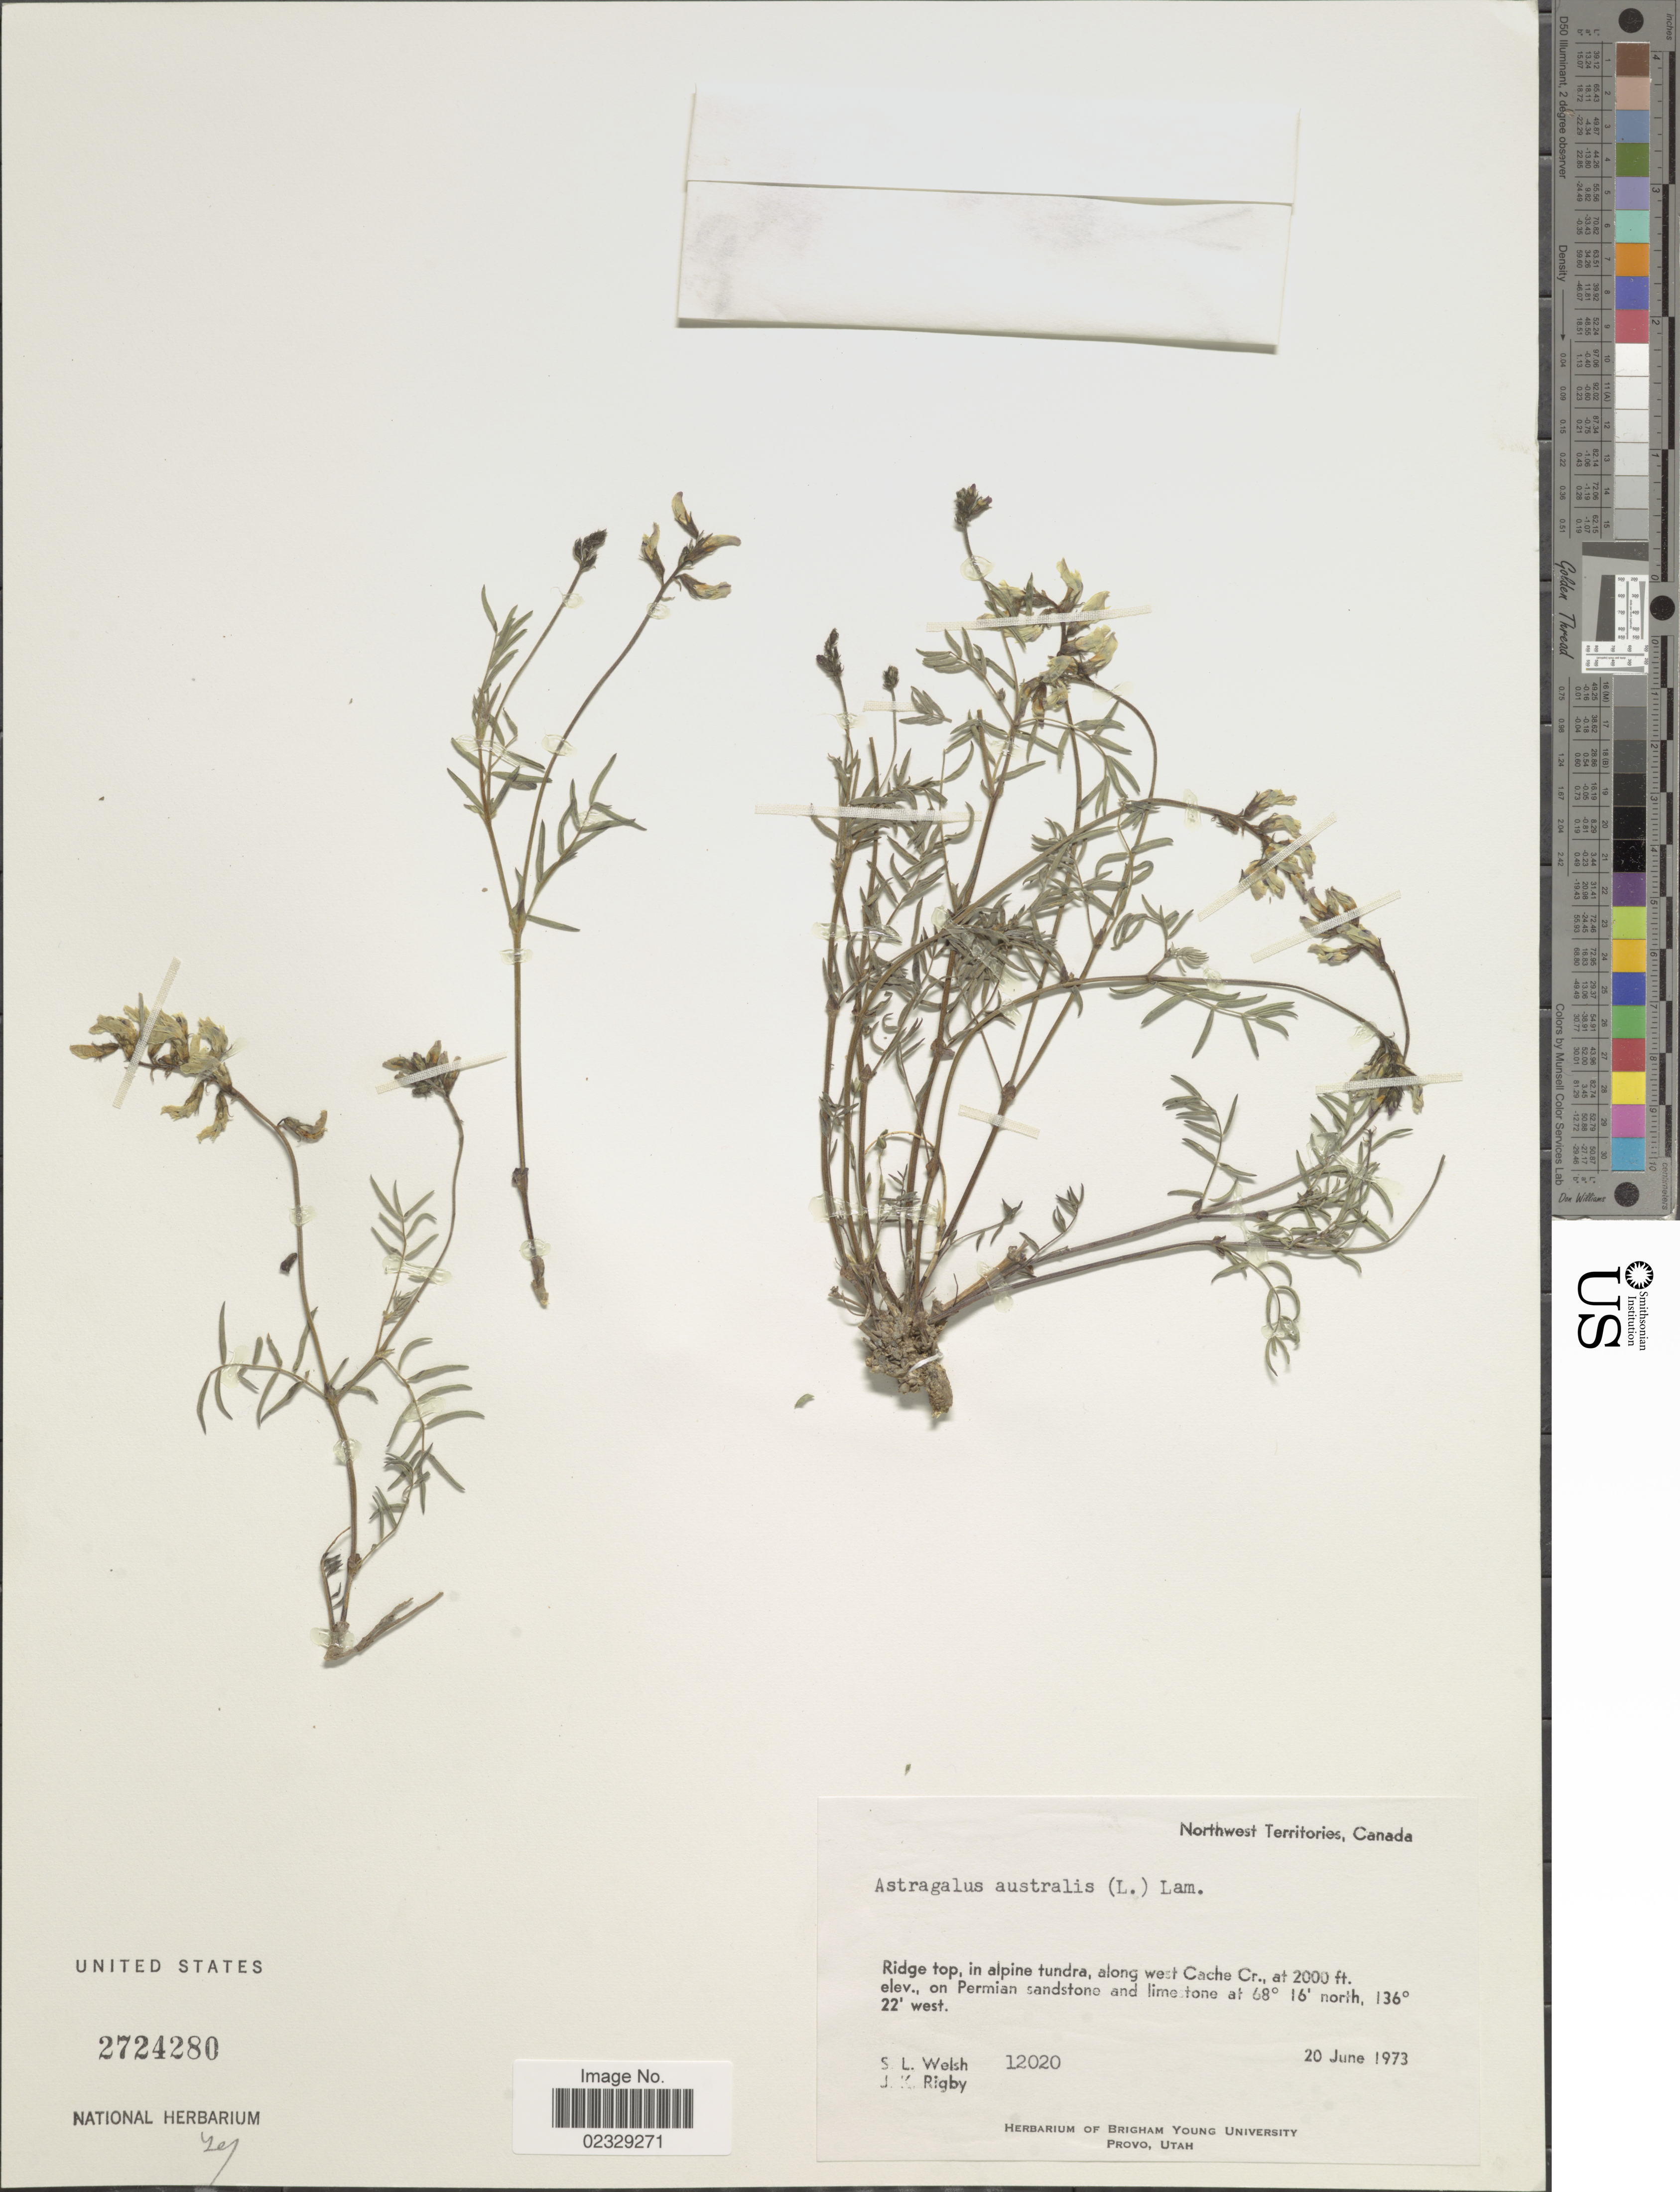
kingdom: Plantae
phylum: Tracheophyta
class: Magnoliopsida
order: Fabales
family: Fabaceae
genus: Astragalus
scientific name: Astragalus australis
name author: (L.) Lam.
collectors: S. Welsh & J. Rigby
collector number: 12020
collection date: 1973-06-20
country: Canada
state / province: Northwest Territories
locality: Ridge top, in alpine tundra, along west Cache Cr., on permian sandstone and limestone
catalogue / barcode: US 2724280